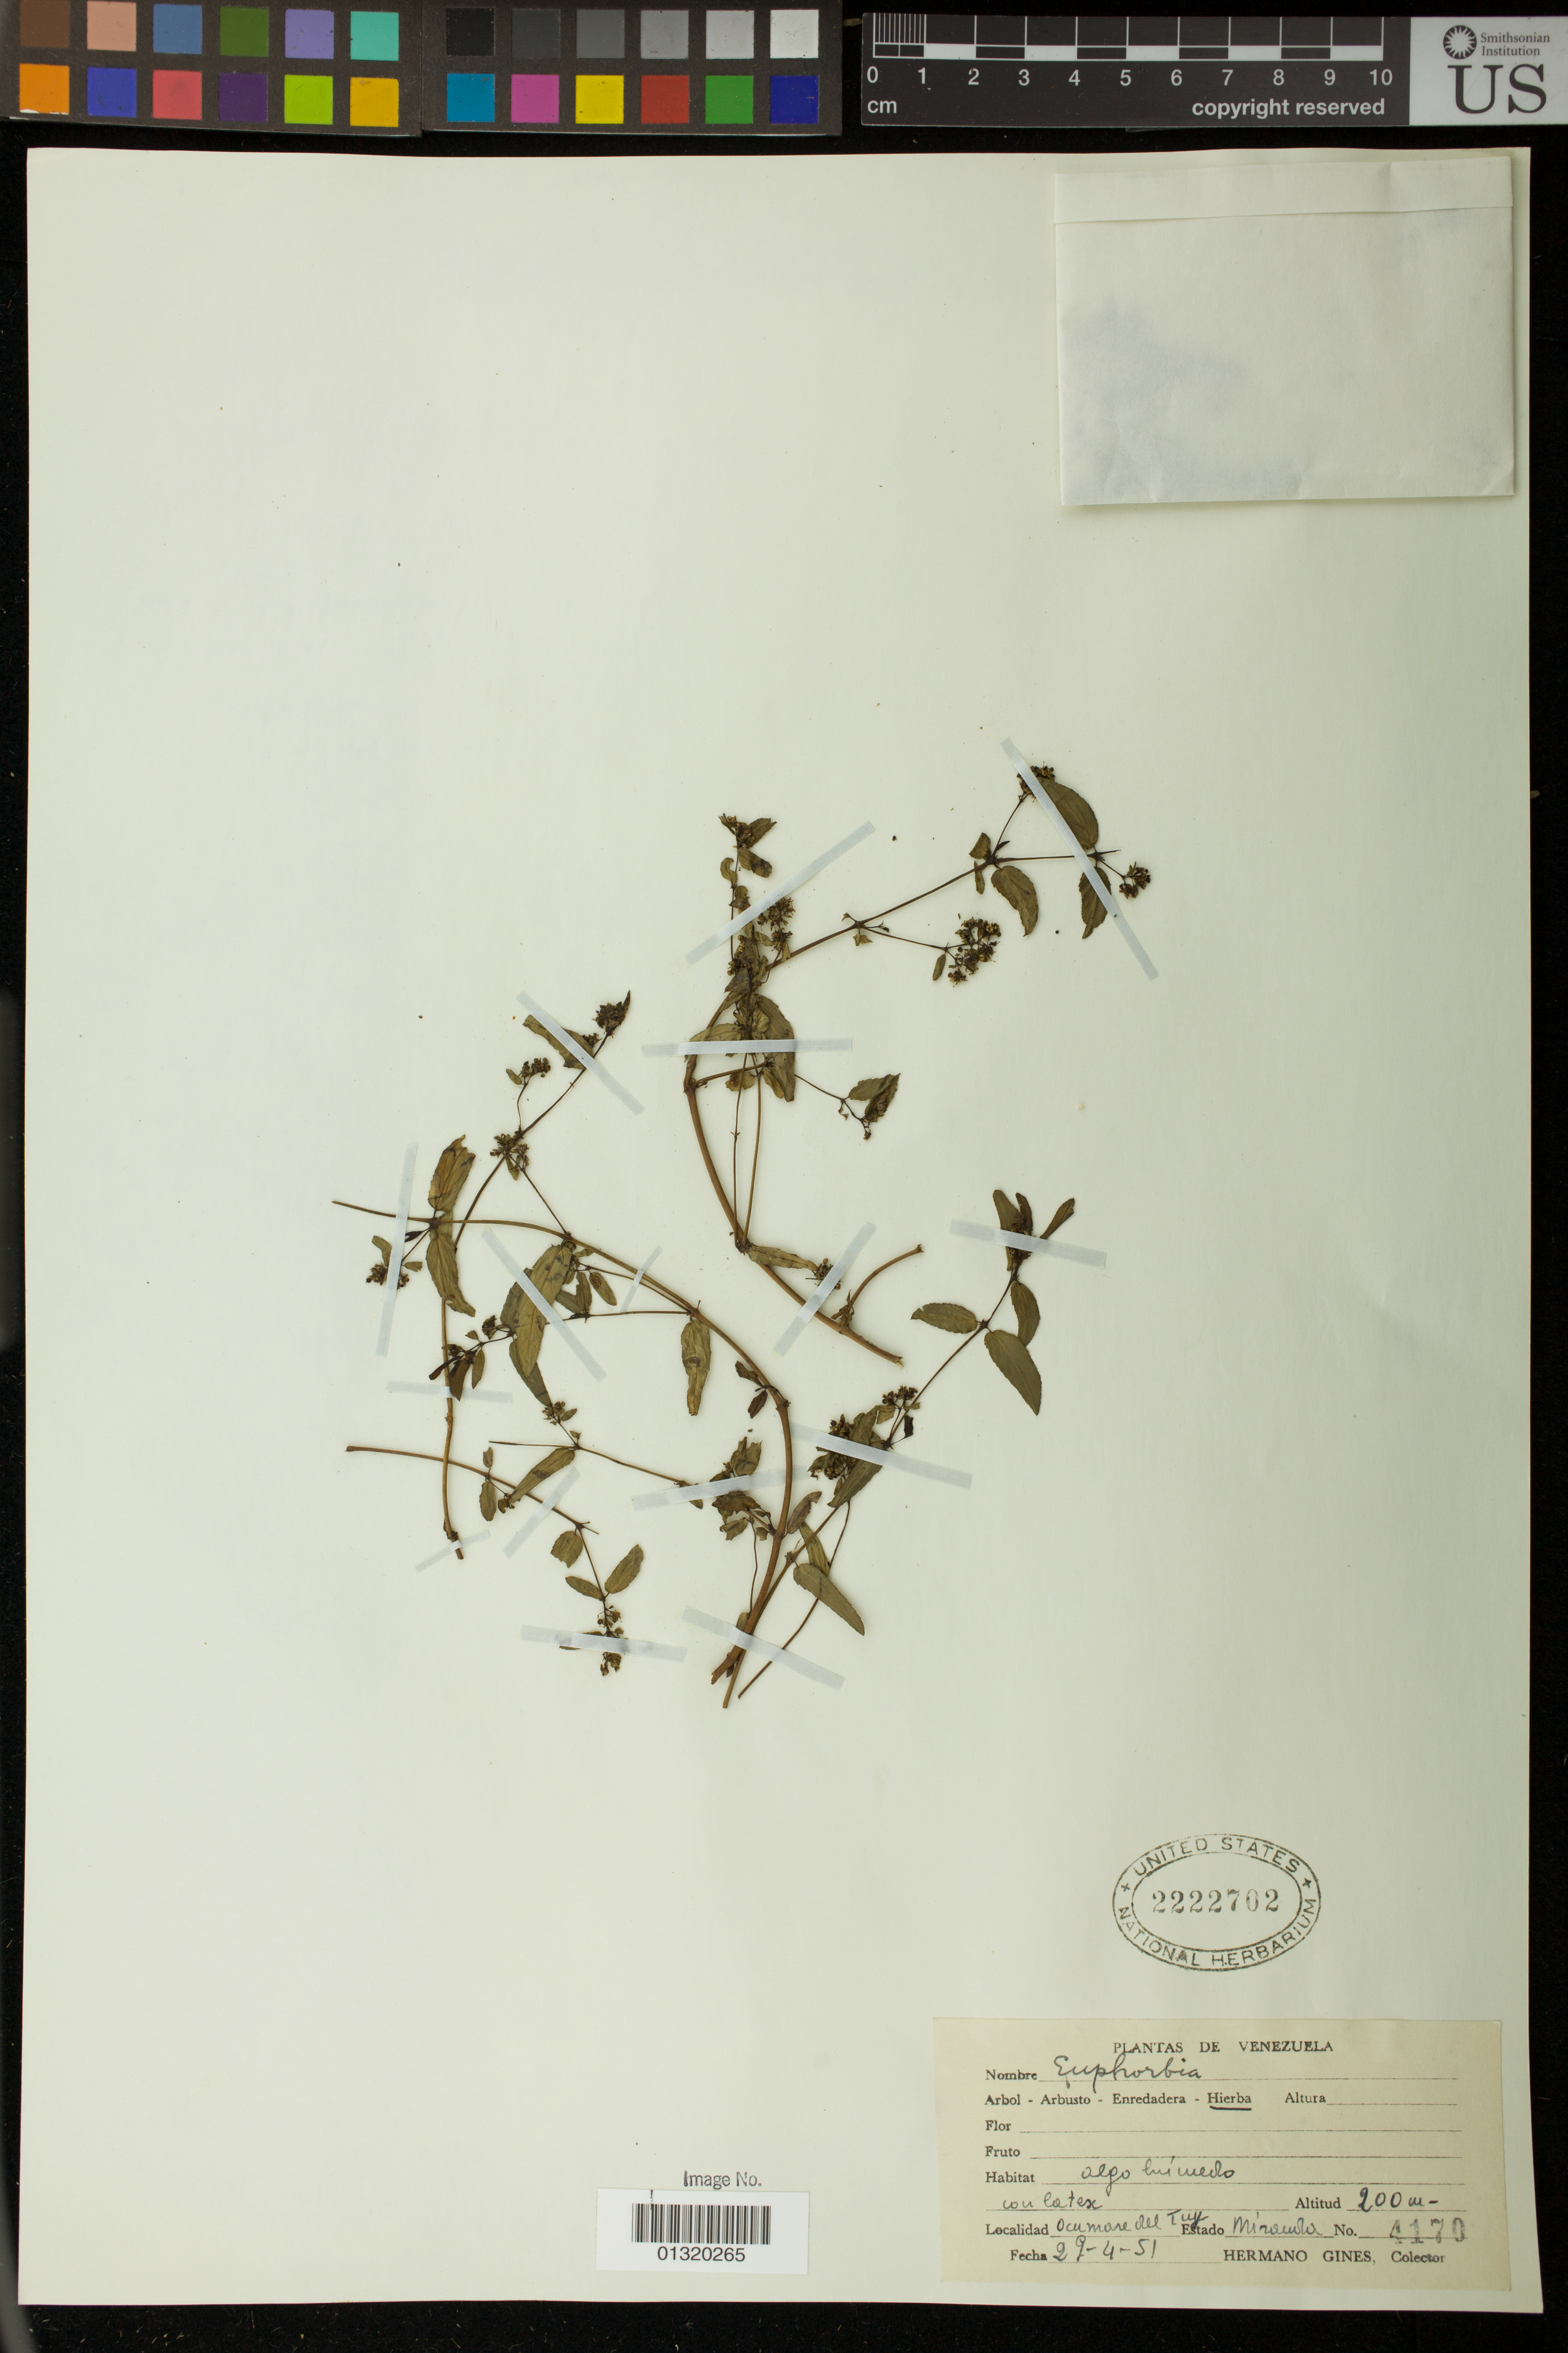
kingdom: Plantae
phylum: Tracheophyta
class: Magnoliopsida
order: Malpighiales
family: Euphorbiaceae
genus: Euphorbia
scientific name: Euphorbia lasiocarpa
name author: Klotzsch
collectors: H. Gines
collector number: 4170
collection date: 1951-04-29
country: Venezuela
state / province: Miranda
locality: Ocumare del Tuy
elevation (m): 200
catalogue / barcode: US 2222702